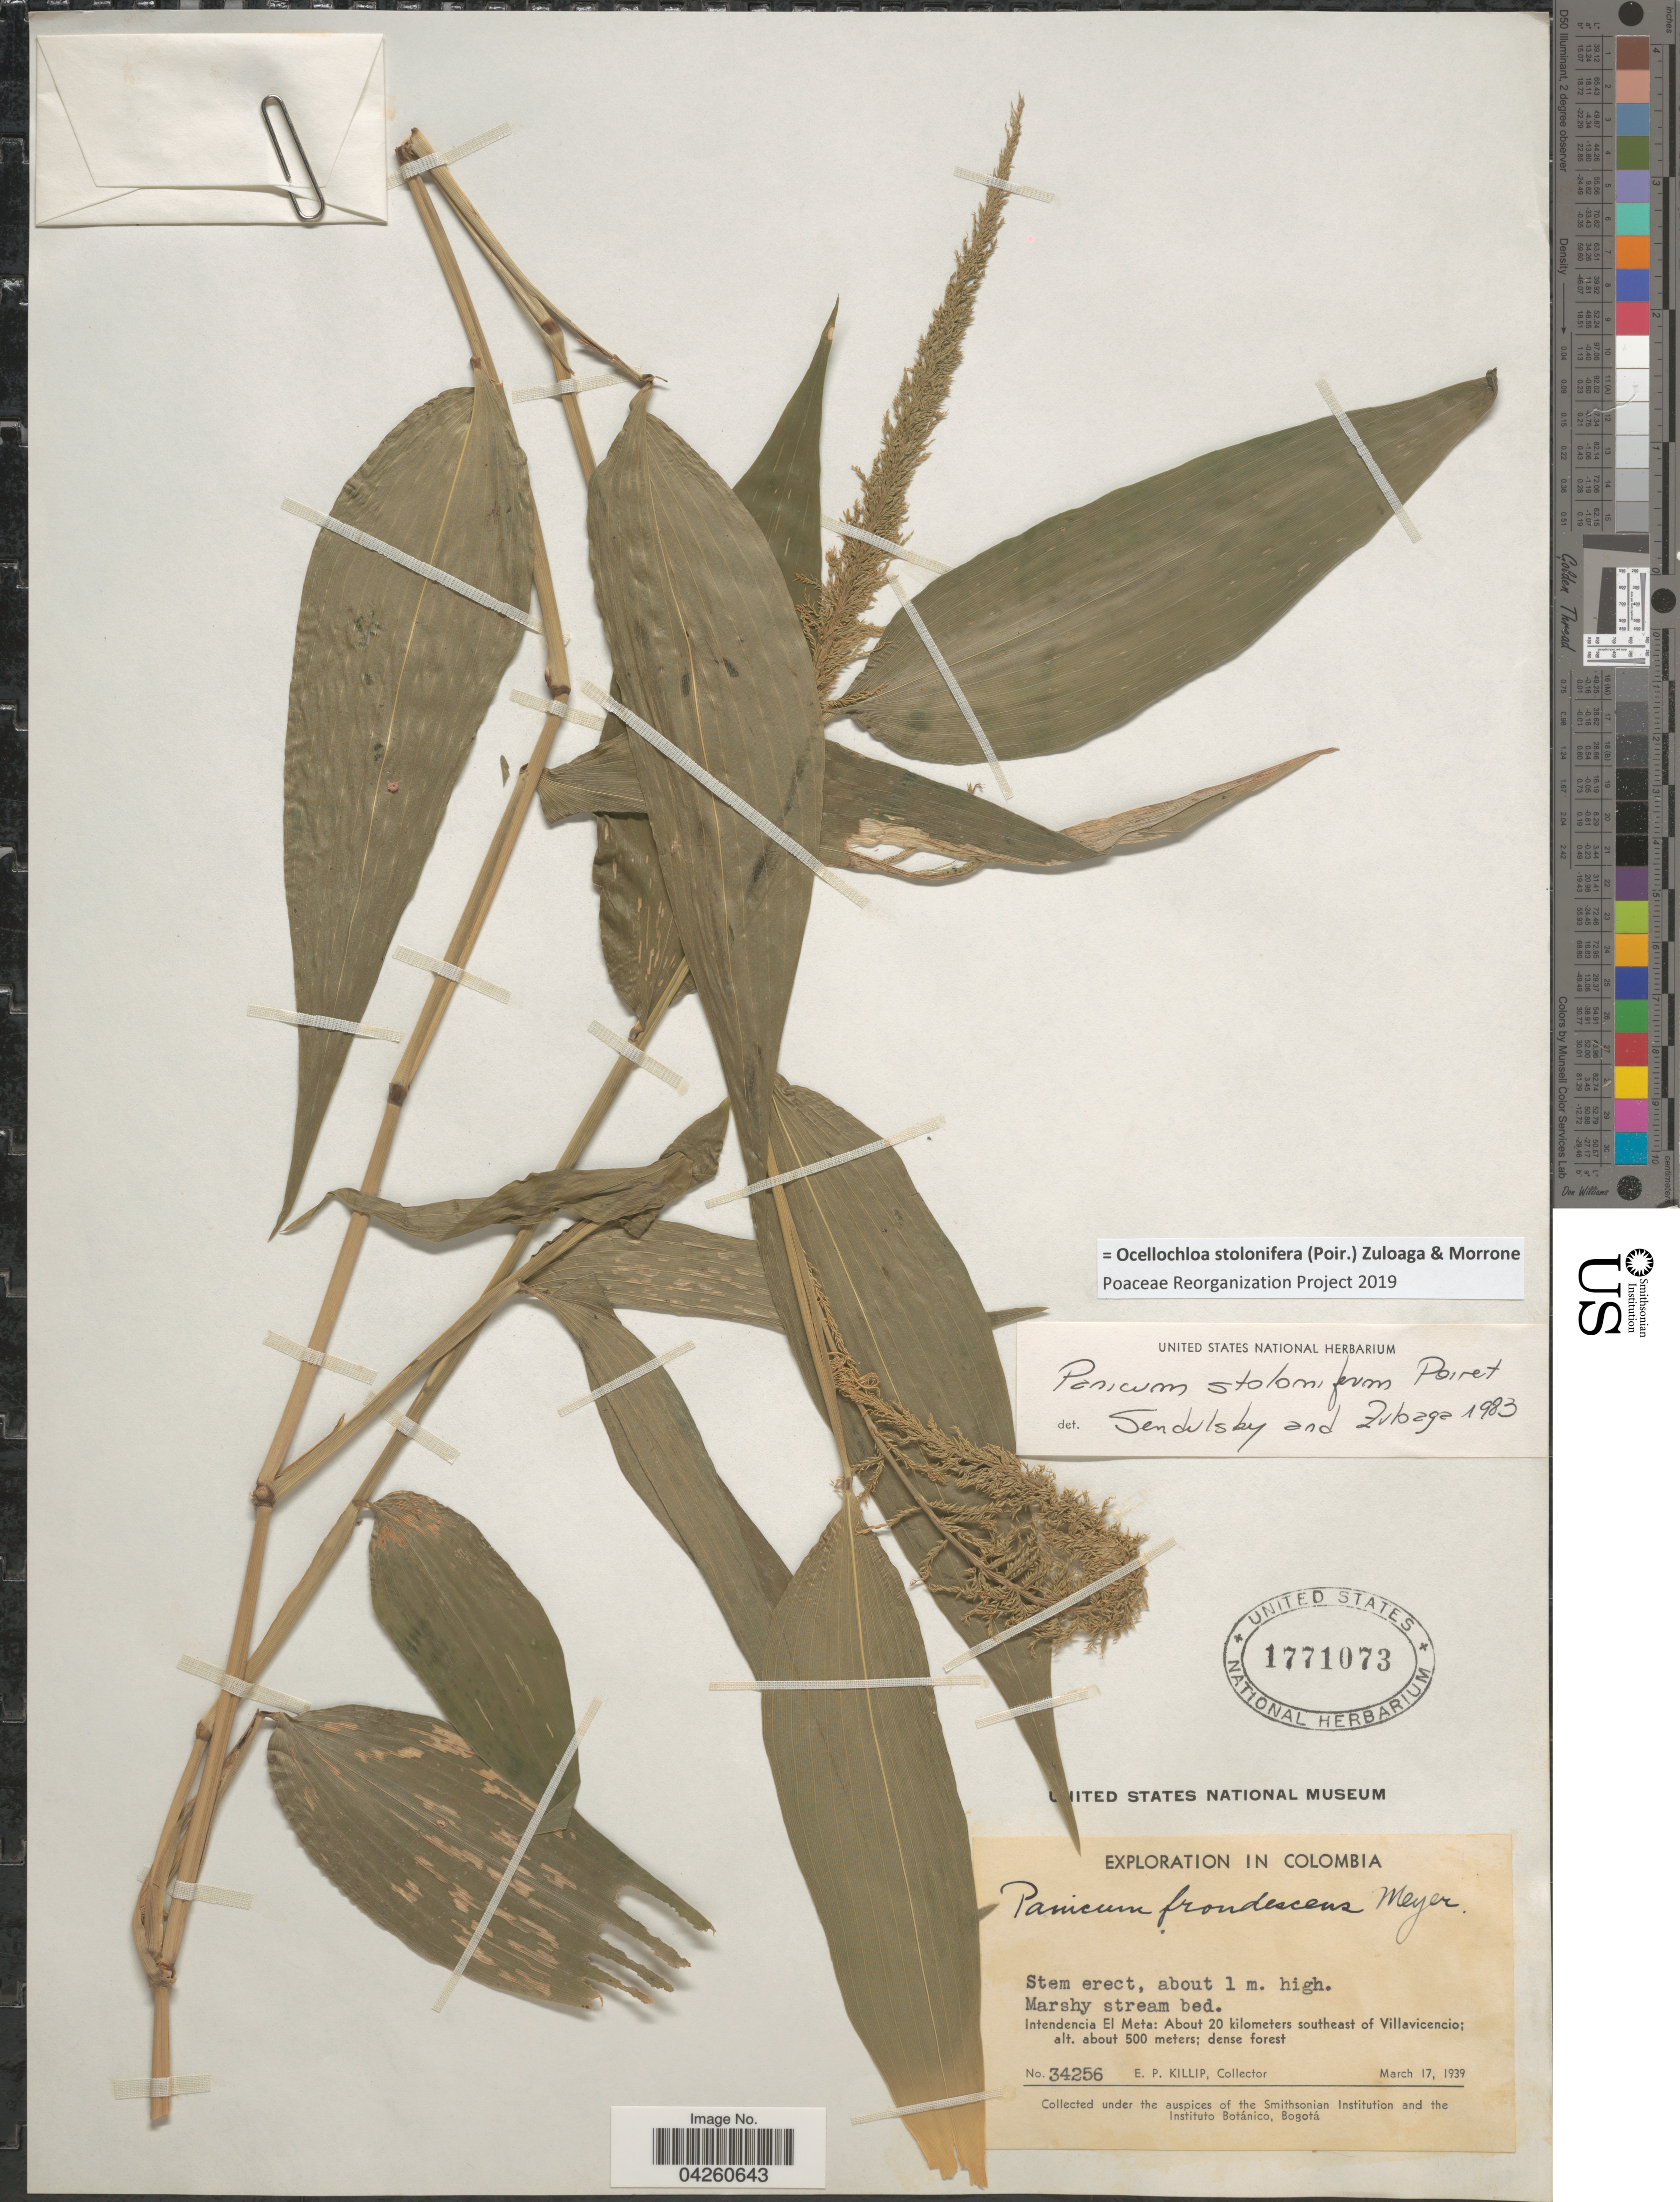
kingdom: Plantae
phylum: Tracheophyta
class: Liliopsida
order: Poales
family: Poaceae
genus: Ocellochloa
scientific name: Ocellochloa stolonifera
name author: (Poir.) Zuloaga & Morrone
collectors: E. P. Killip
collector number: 34256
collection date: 1939-03-17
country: Colombia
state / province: Meta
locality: Exploration in Colombia. Intendencia El Meta: About 20 kilometers southeast of Villavicencio.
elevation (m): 500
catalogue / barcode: US 1771073